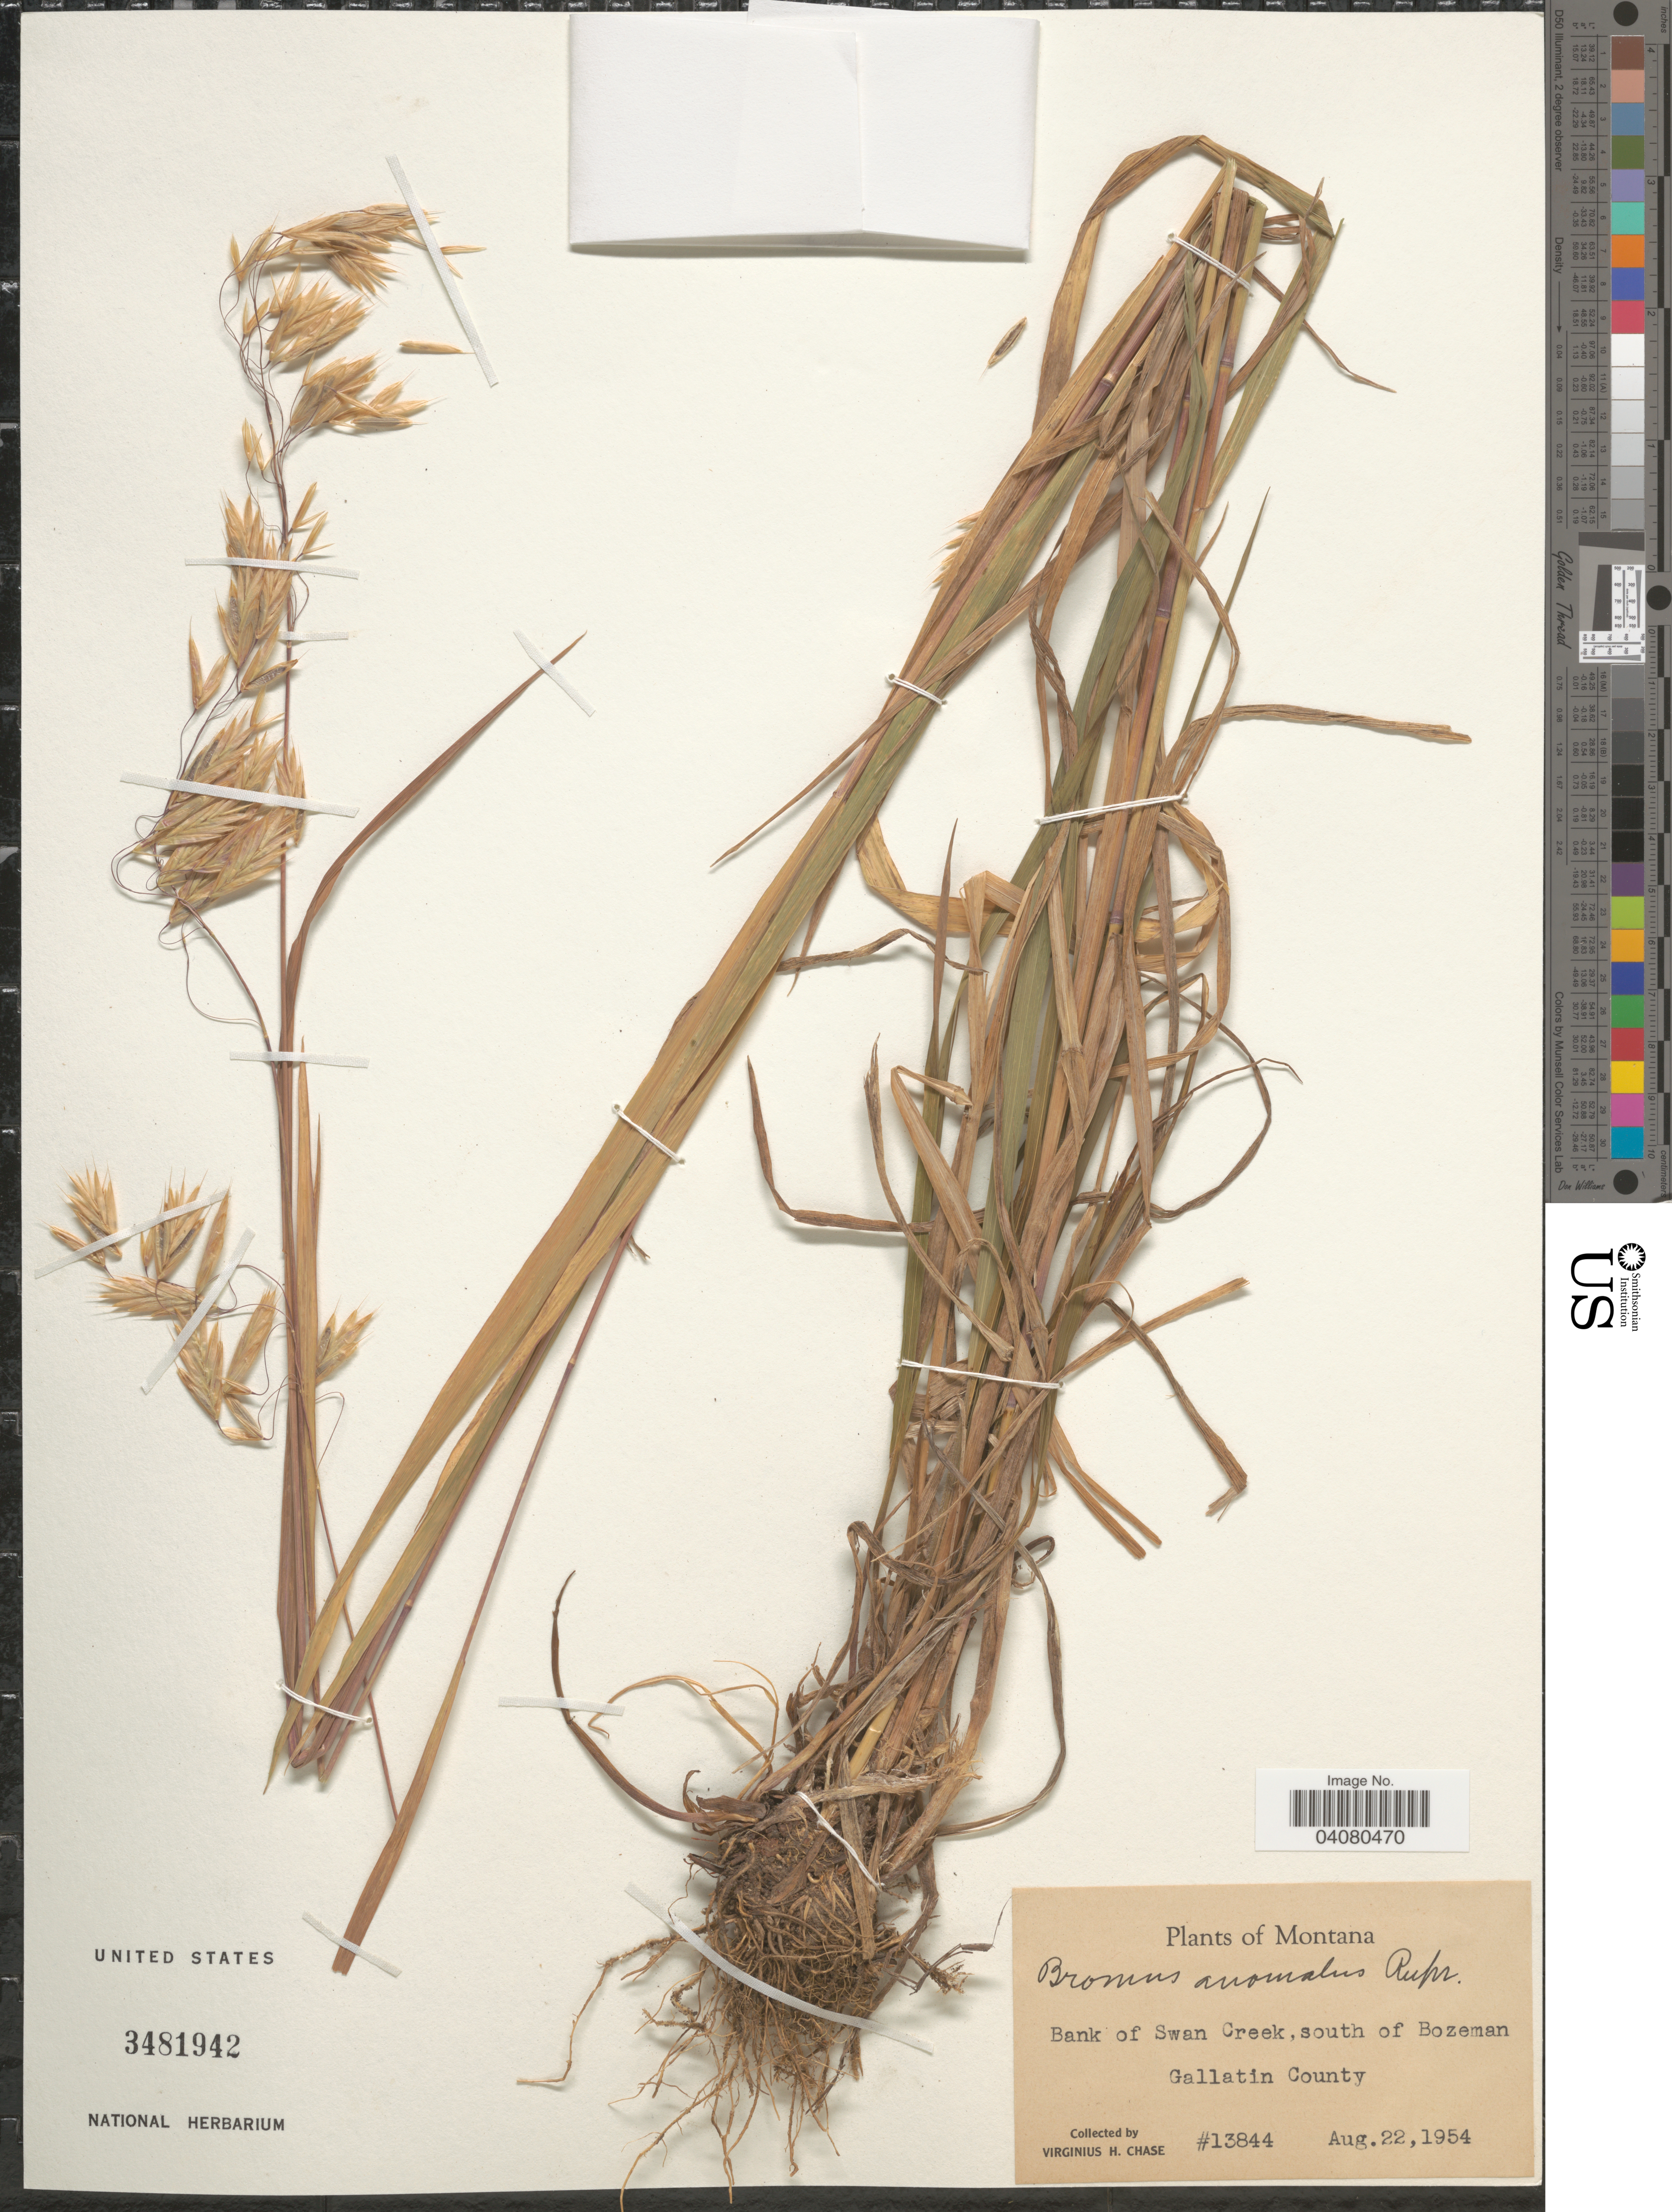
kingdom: Plantae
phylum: Tracheophyta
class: Liliopsida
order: Poales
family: Poaceae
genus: Bromus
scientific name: Bromus anomalus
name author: Rupr. ex E. Fourn.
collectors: V. H. Chase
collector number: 13844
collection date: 1954-08-22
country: United States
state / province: Montana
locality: Bank of Swan Creek, south of Bozeman. Gallatin County.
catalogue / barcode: US 3481942